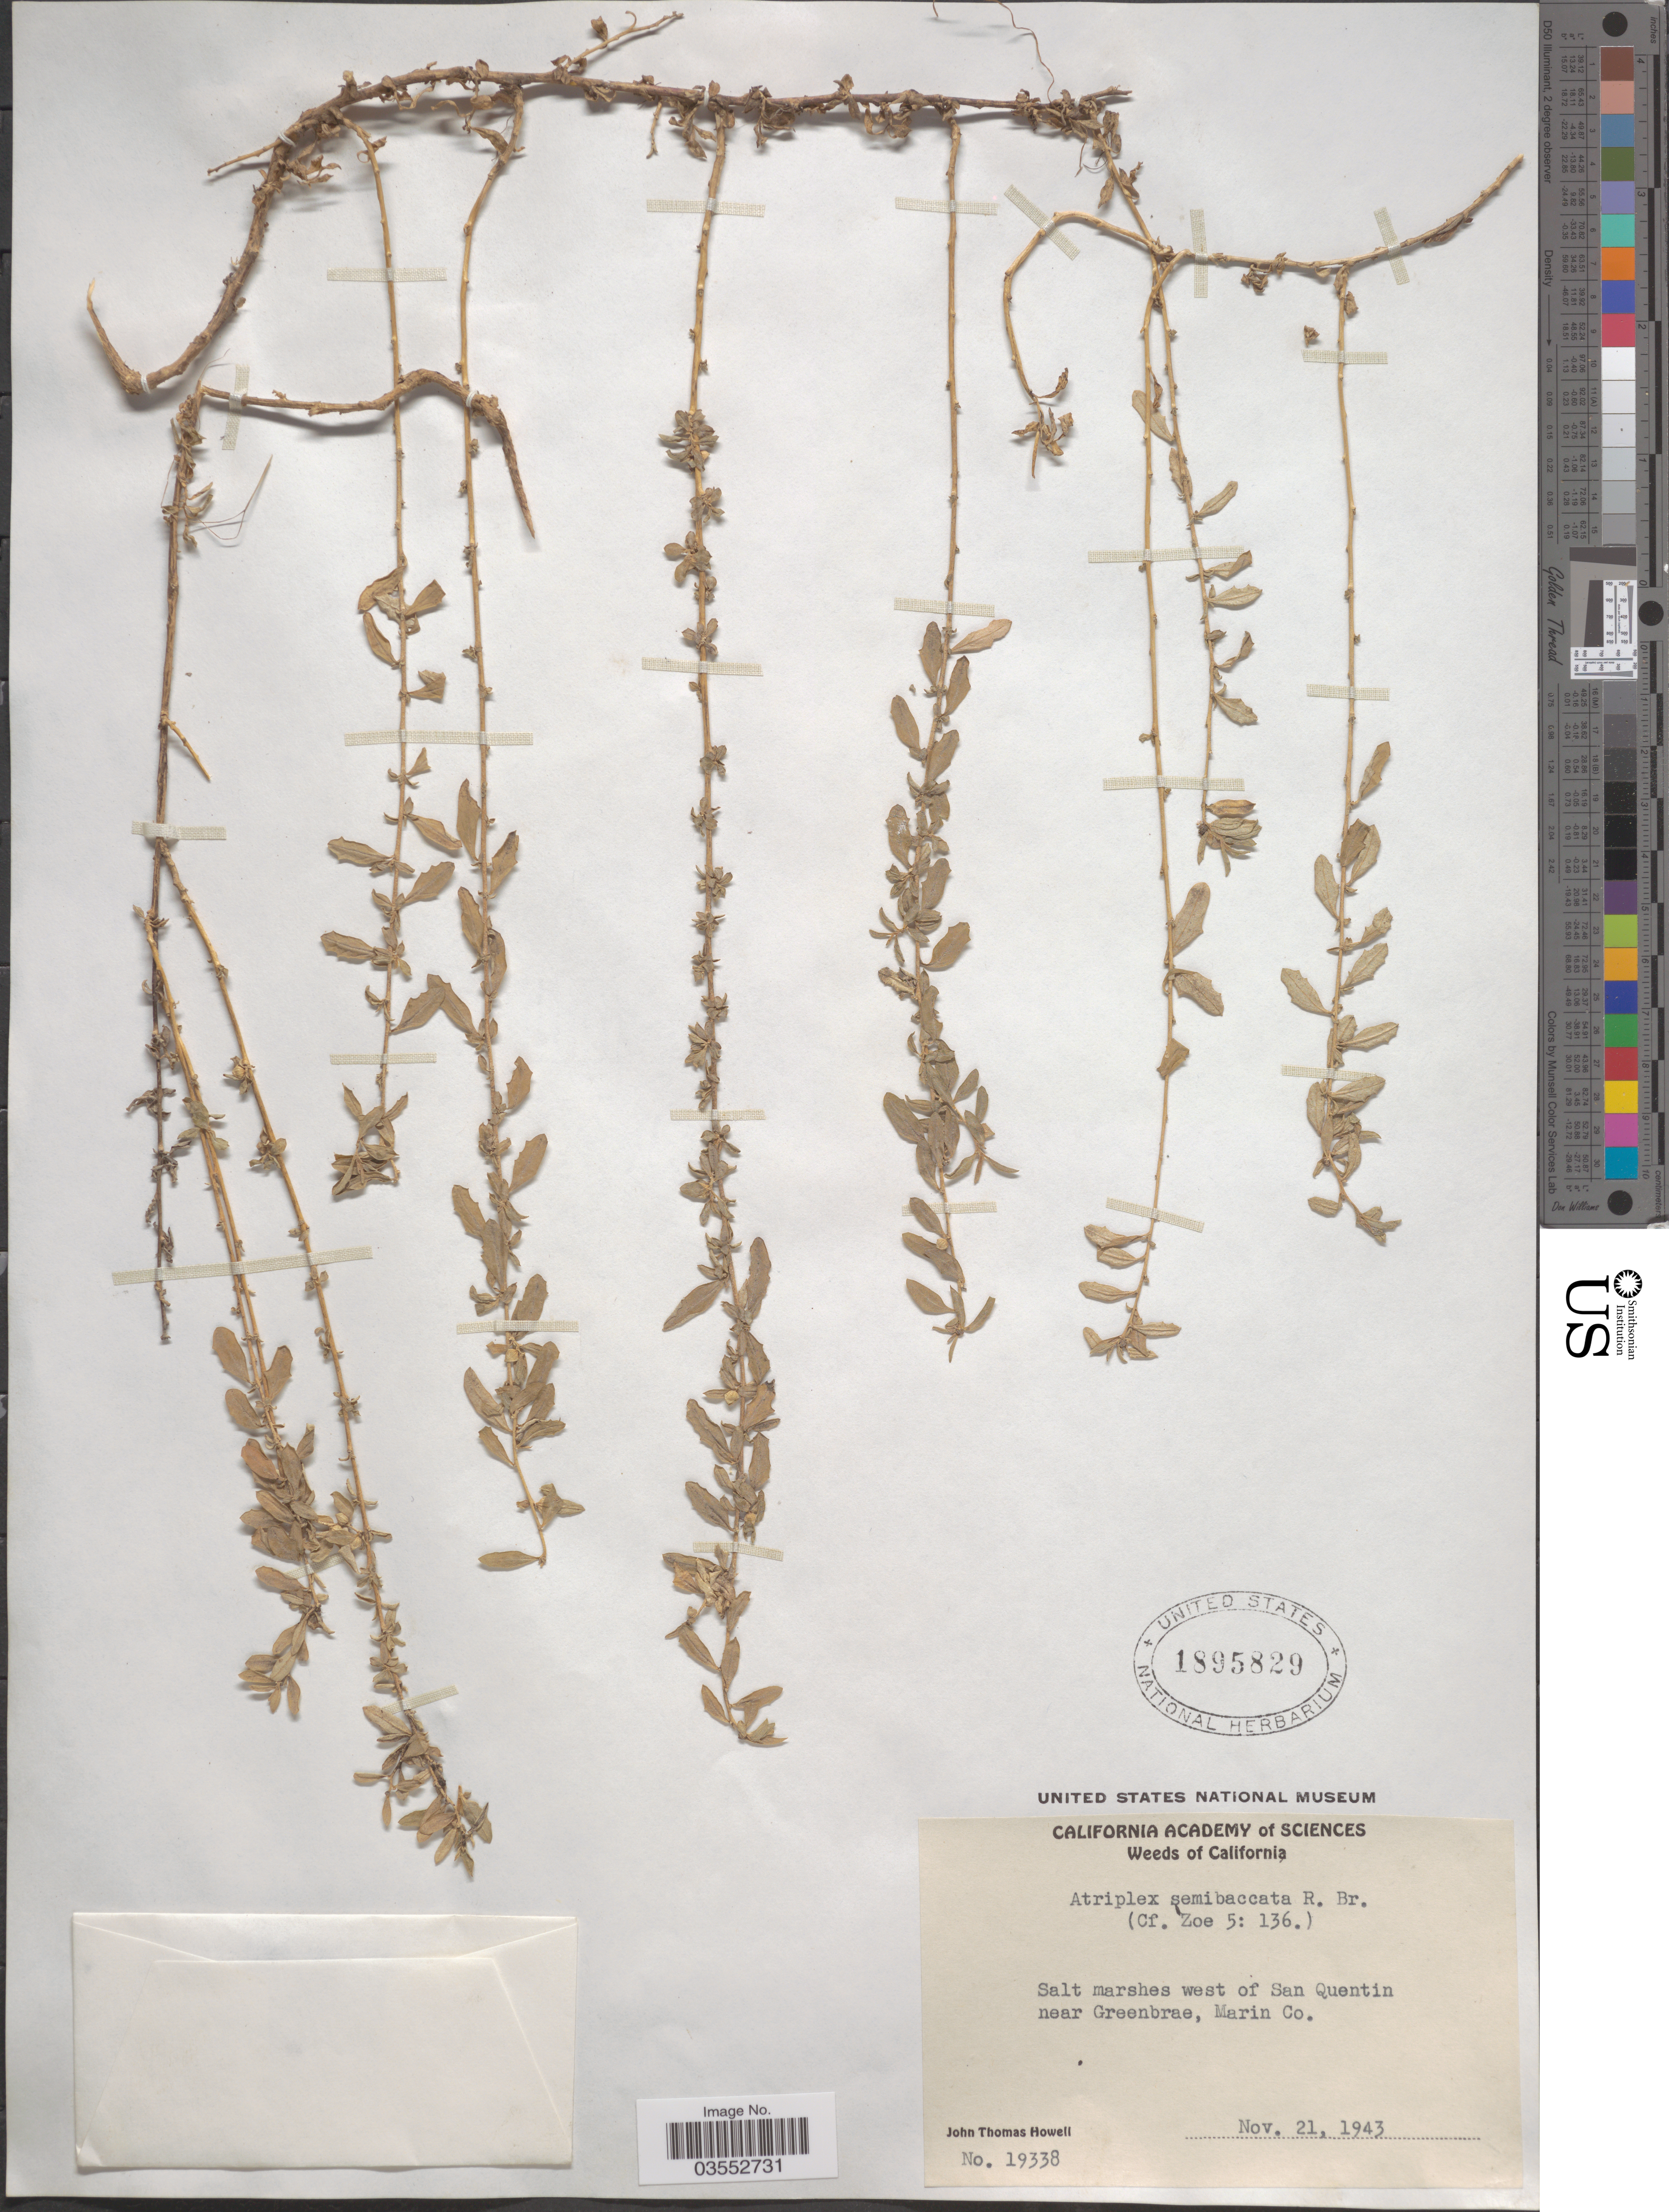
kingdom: Plantae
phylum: Tracheophyta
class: Magnoliopsida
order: Caryophyllales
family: Amaranthaceae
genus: Atriplex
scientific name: Atriplex semibaccata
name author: R. Br.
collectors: J. T. Howell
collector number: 19338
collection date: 1943-11-21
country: United States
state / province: California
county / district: Marin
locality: West of San Quentin near Greenbrae, Marin Co.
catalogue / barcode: US 1895829